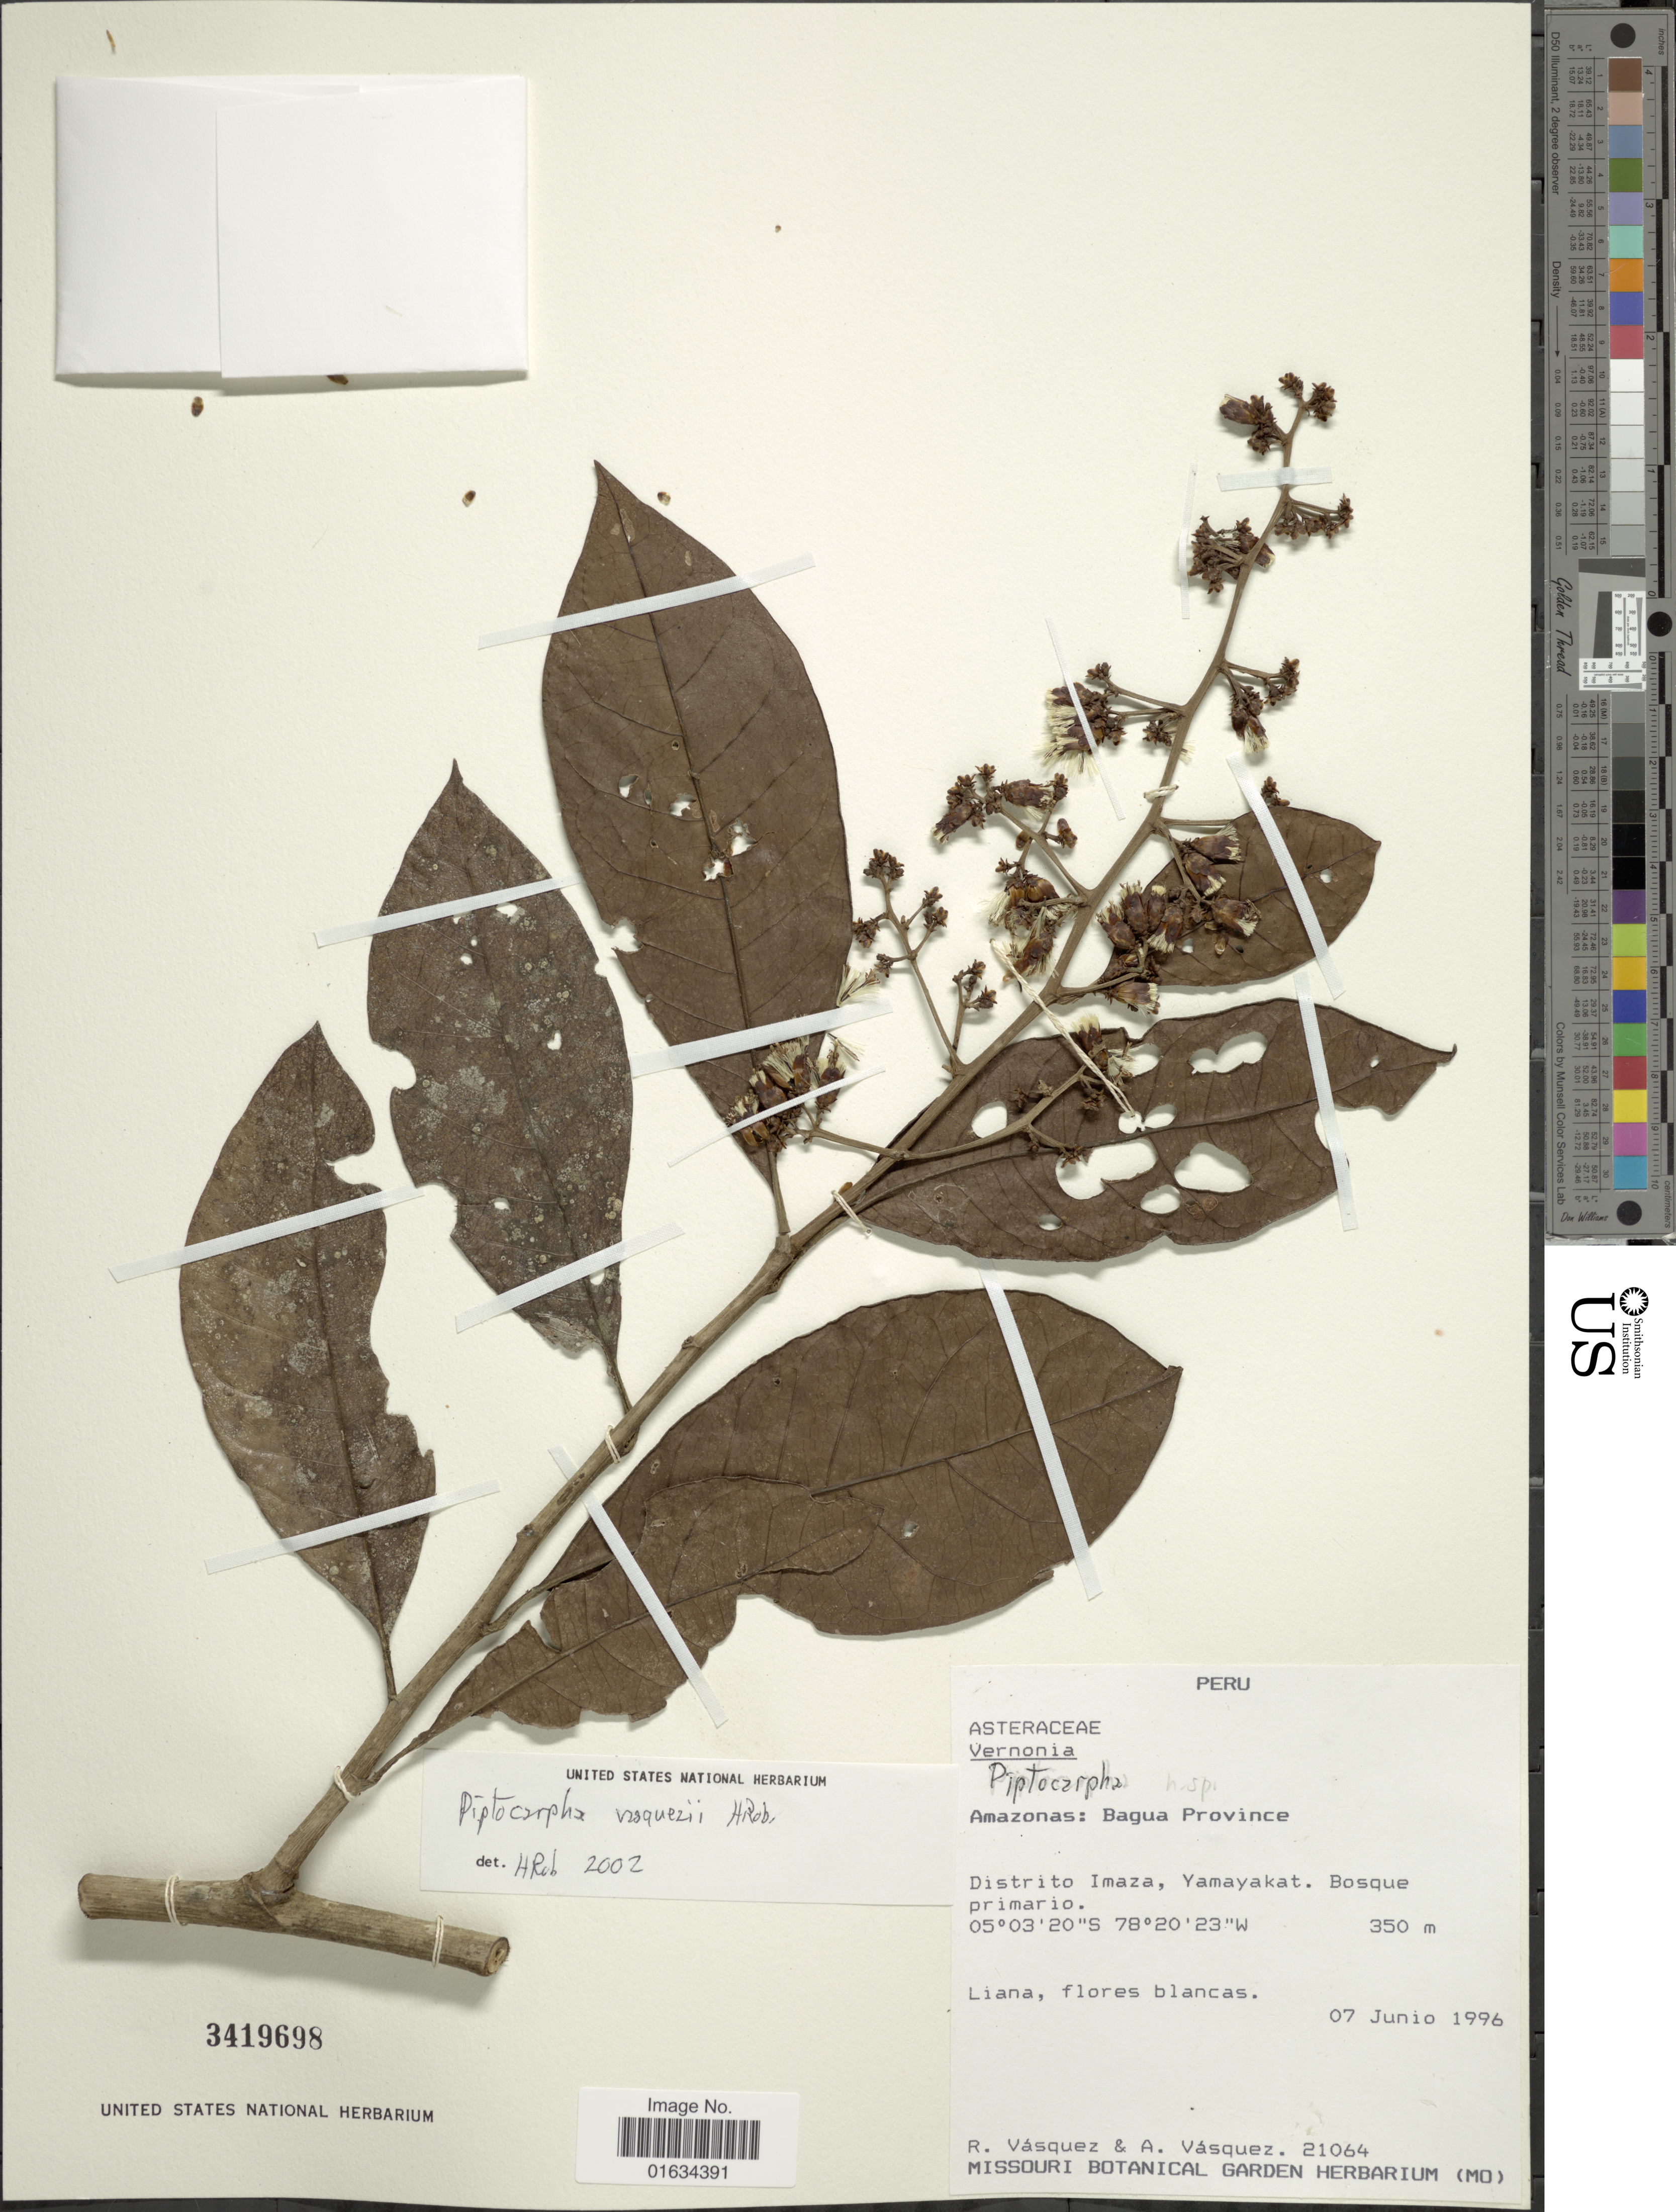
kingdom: Plantae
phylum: Tracheophyta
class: Magnoliopsida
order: Asterales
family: Asteraceae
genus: Piptocarpha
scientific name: Piptocarpha vasquezii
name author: H. Rob.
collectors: R. Vásquez & A. Vasquez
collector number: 21064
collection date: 1996-06-07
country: Peru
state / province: Amazonas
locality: Bagua Province. Distrito Imaza, Yamayakat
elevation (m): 350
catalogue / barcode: US 3419698